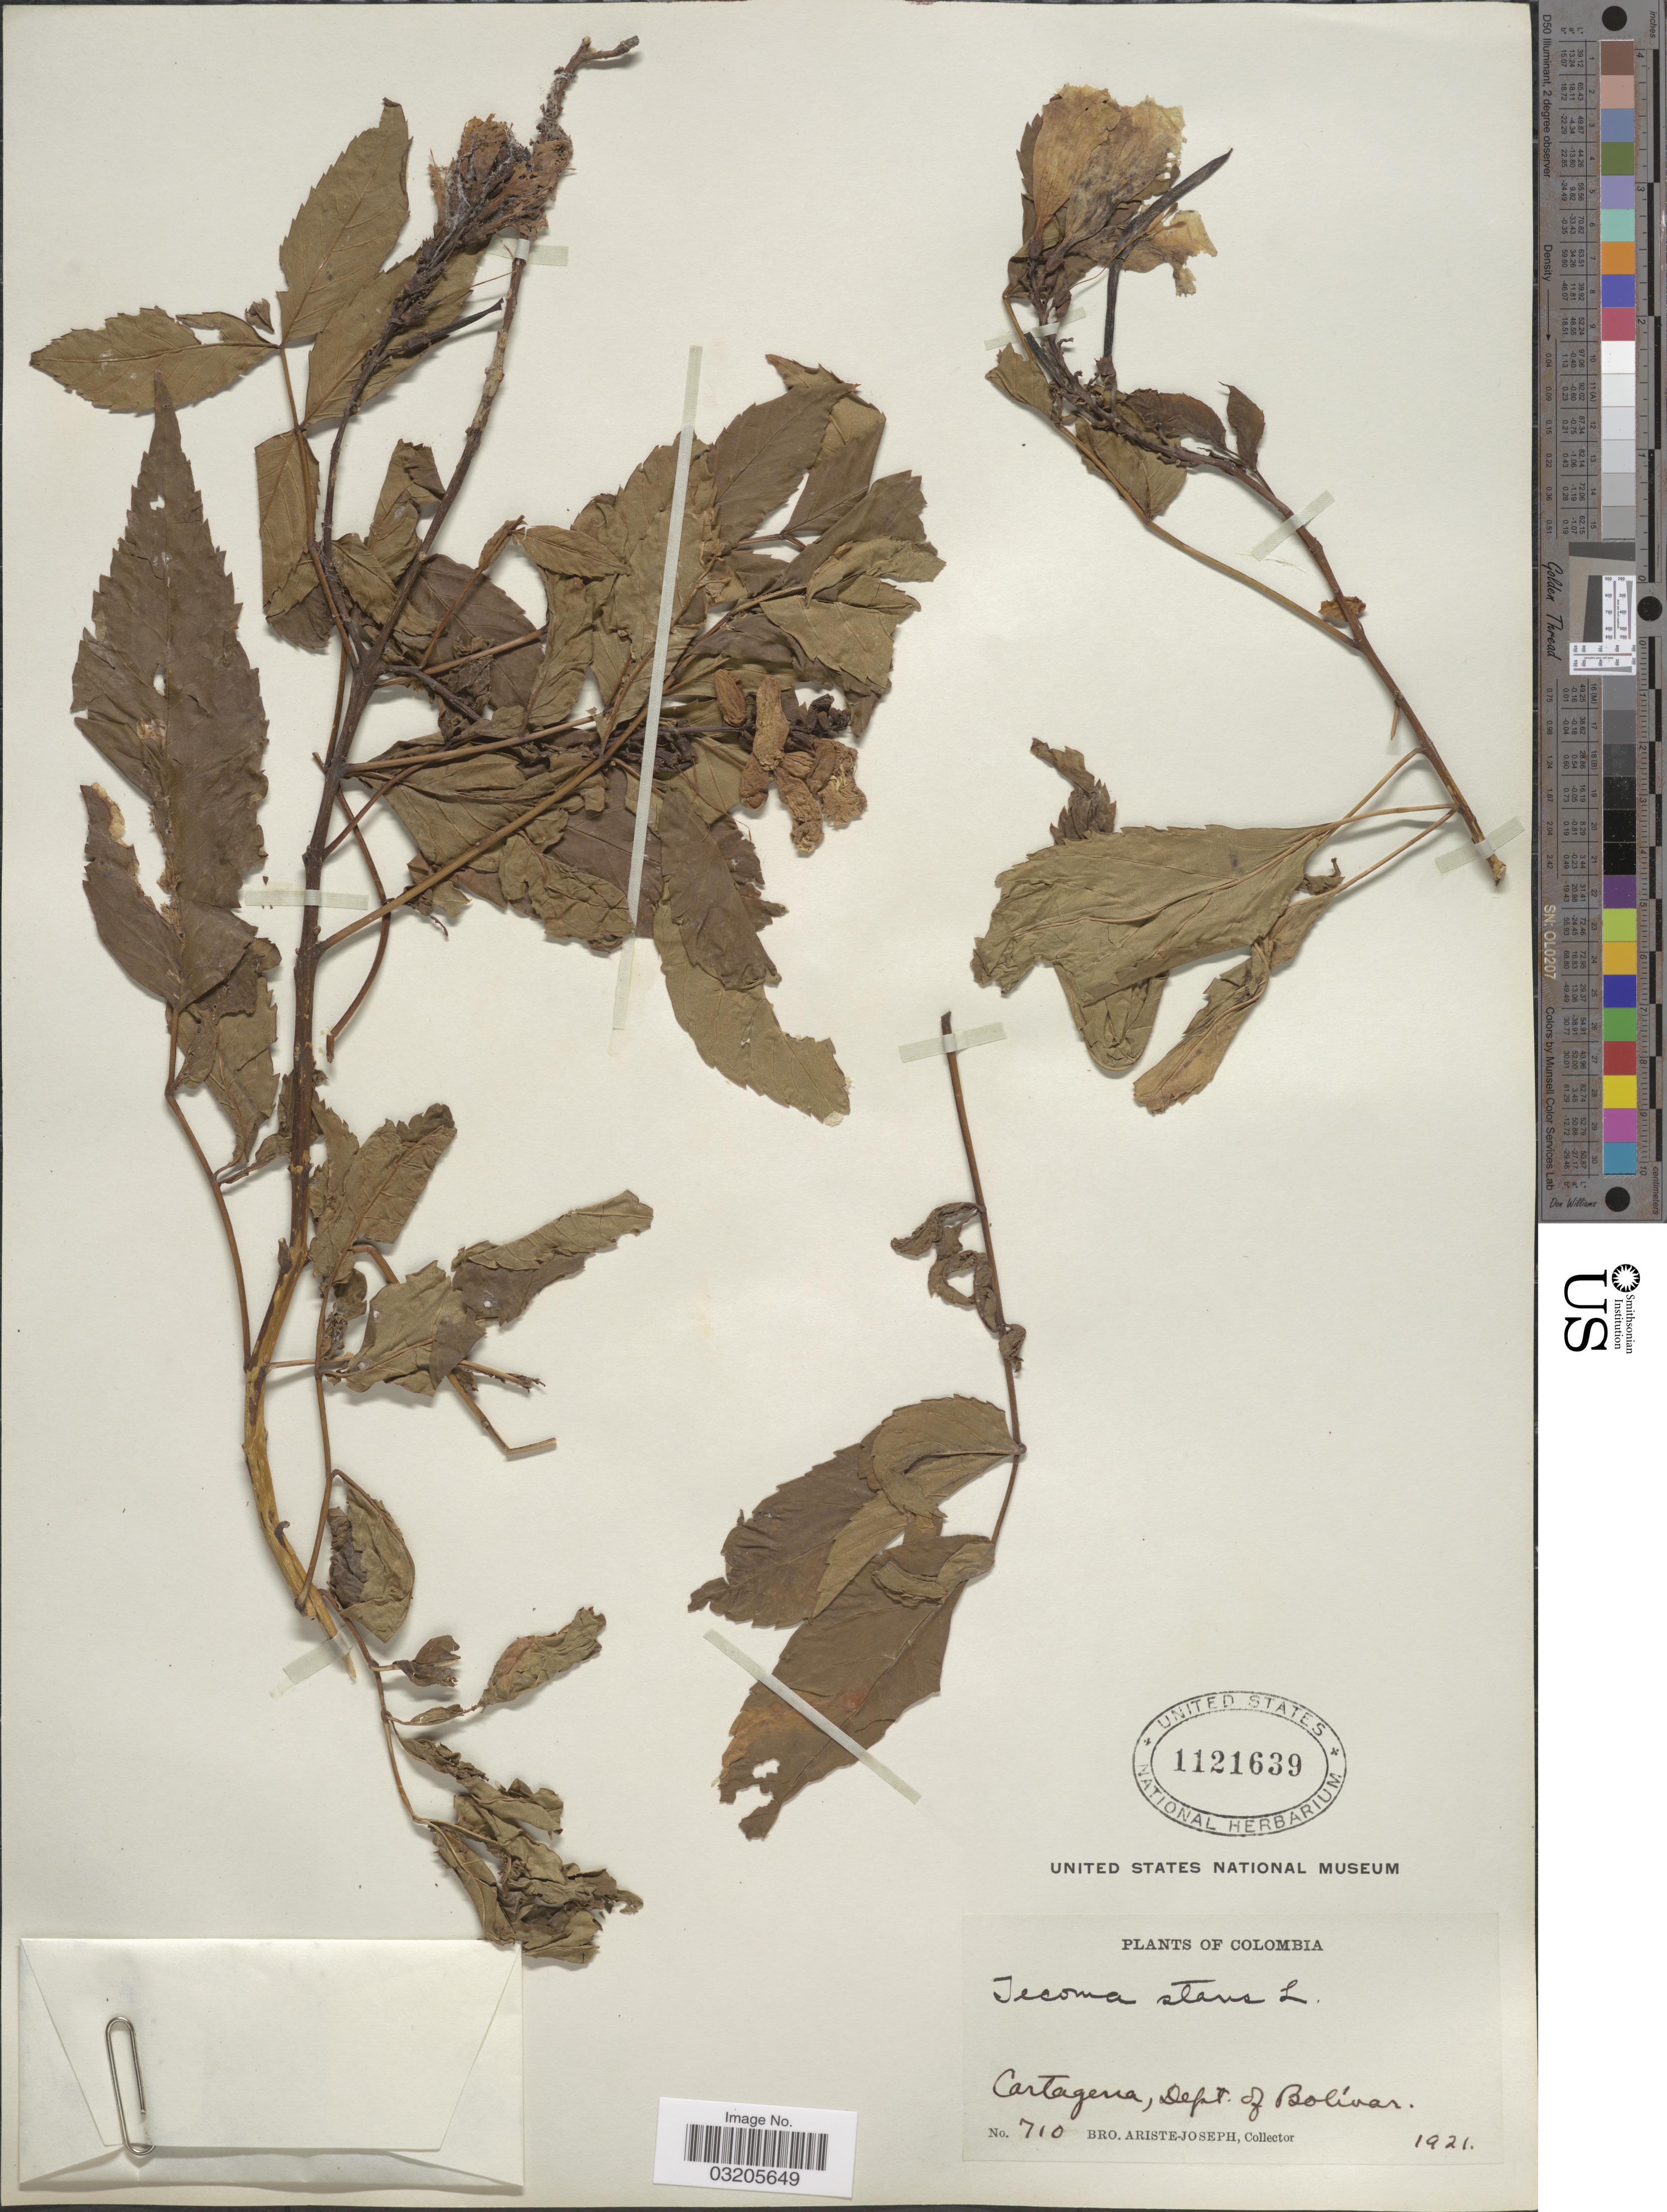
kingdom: Plantae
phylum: Tracheophyta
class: Magnoliopsida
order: Lamiales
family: Bignoniaceae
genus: Tecoma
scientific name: Tecoma stans var. stans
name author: (L.) Juss. ex Kunth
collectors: Bro. Ariste-Joseph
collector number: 710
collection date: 1921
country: Colombia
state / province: Bolívar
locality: Cartagena, Dept. of Bolívar.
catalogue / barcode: US 1121639